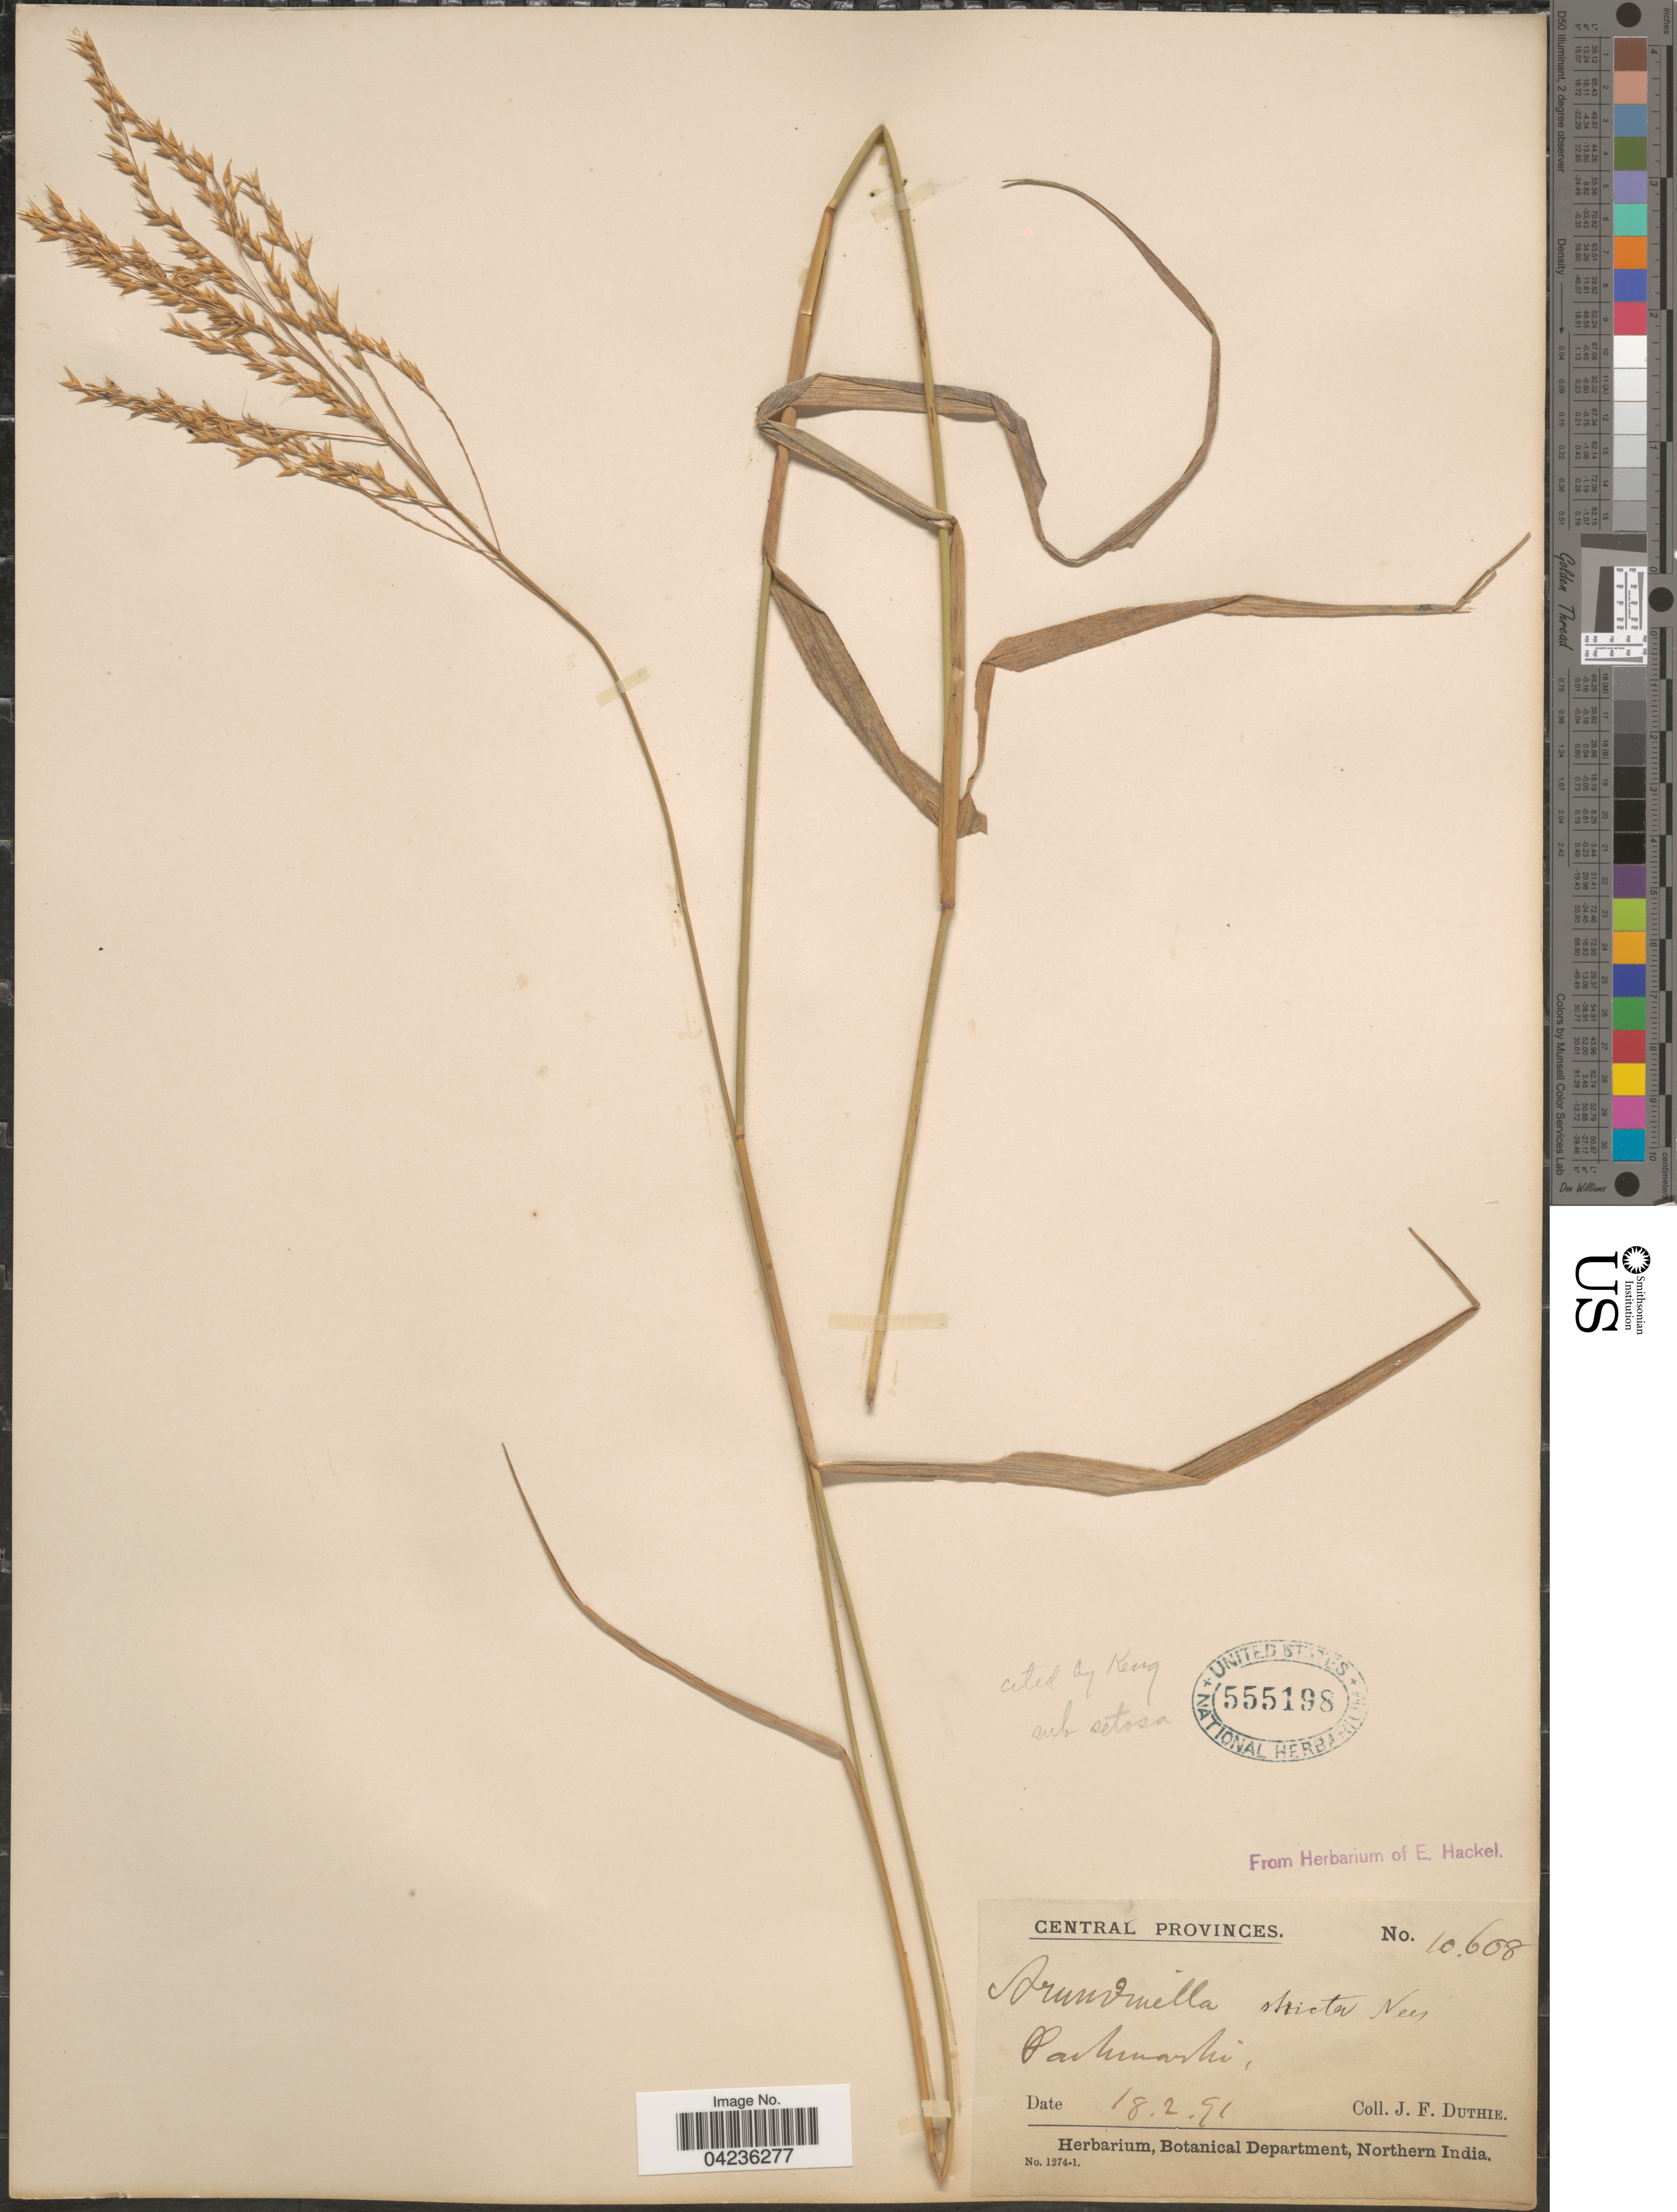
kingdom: Plantae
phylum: Tracheophyta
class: Liliopsida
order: Poales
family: Poaceae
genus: Arundinella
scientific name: Arundinella setosa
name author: Trin.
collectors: J. F. Duthie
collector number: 10608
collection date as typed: Transcribed d/m/y: 18/2/91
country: India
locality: Central Provinces. Pachmarhi.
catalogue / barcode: US 555198